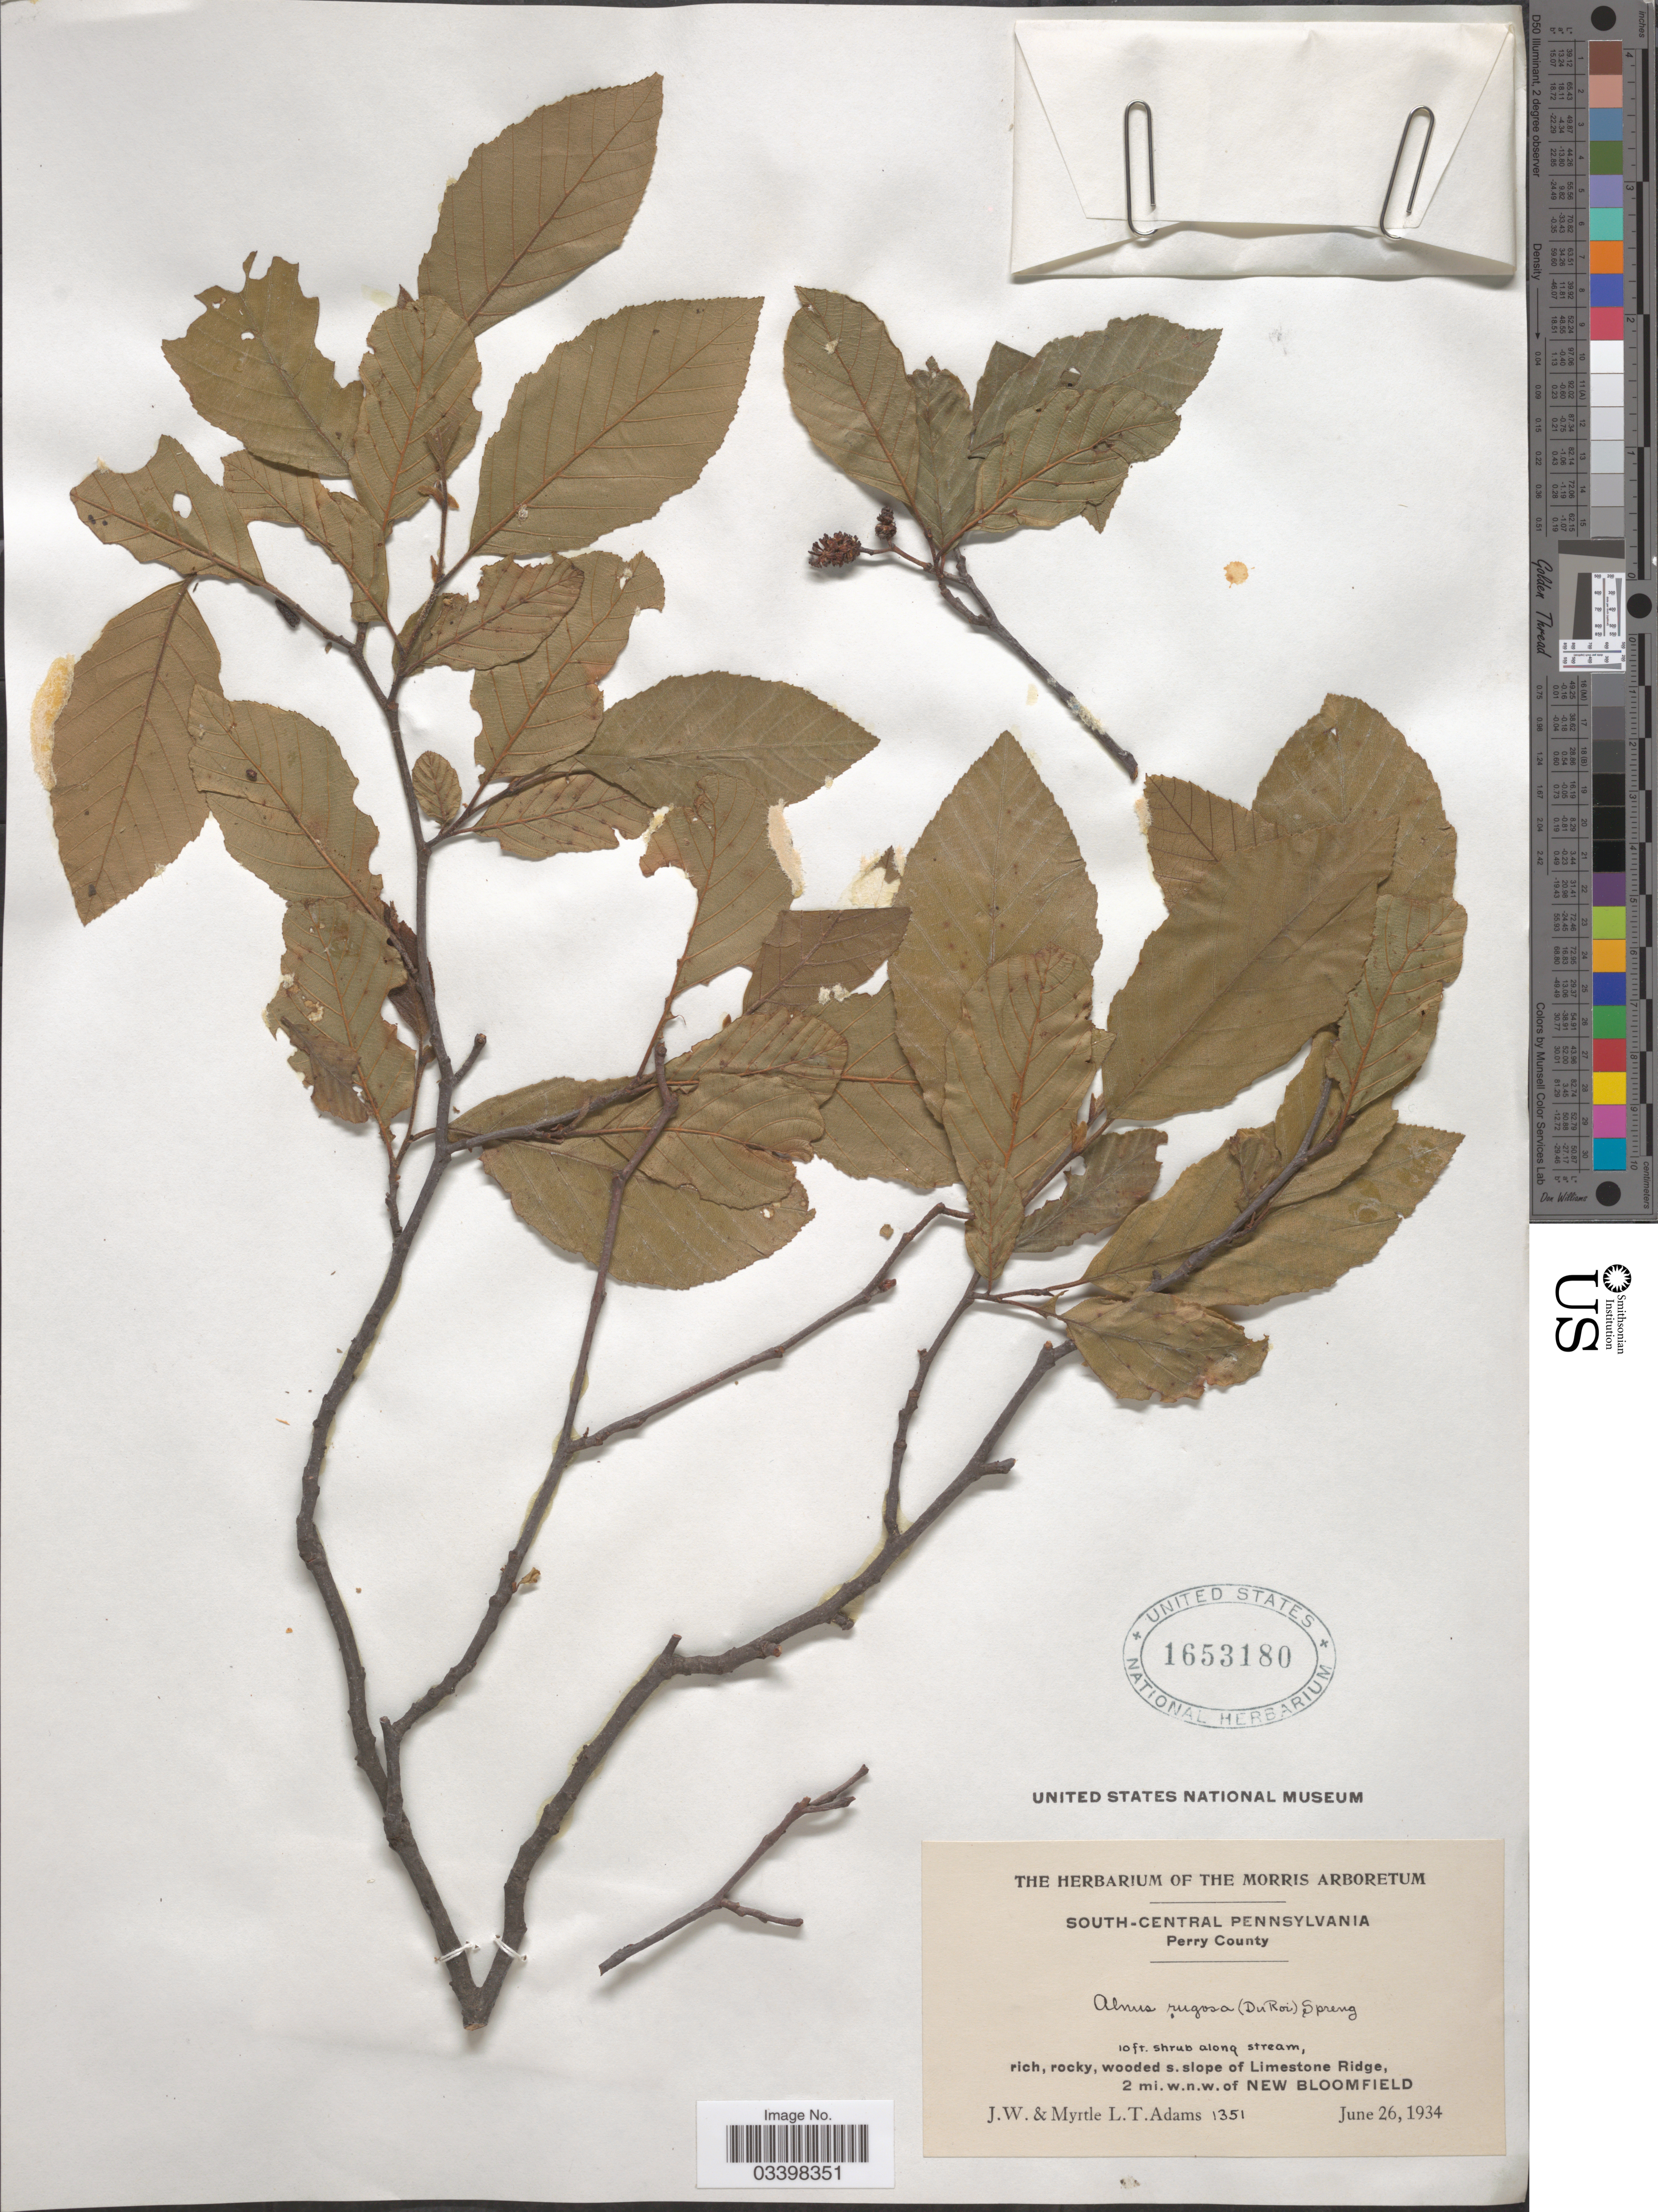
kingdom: Plantae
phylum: Tracheophyta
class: Magnoliopsida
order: Fagales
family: Betulaceae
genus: Alnus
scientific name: Alnus serrulata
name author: (Aiton) Willd.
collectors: J. Adams & M. T. Adams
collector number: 1351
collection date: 1934-06-26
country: United States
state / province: Pennsylvania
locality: South-Central Pennsylvania. Perry County. S. slope of Limestone Ridge, 2 mi. w.n.w. of New Bloomfield.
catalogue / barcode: US 1653180